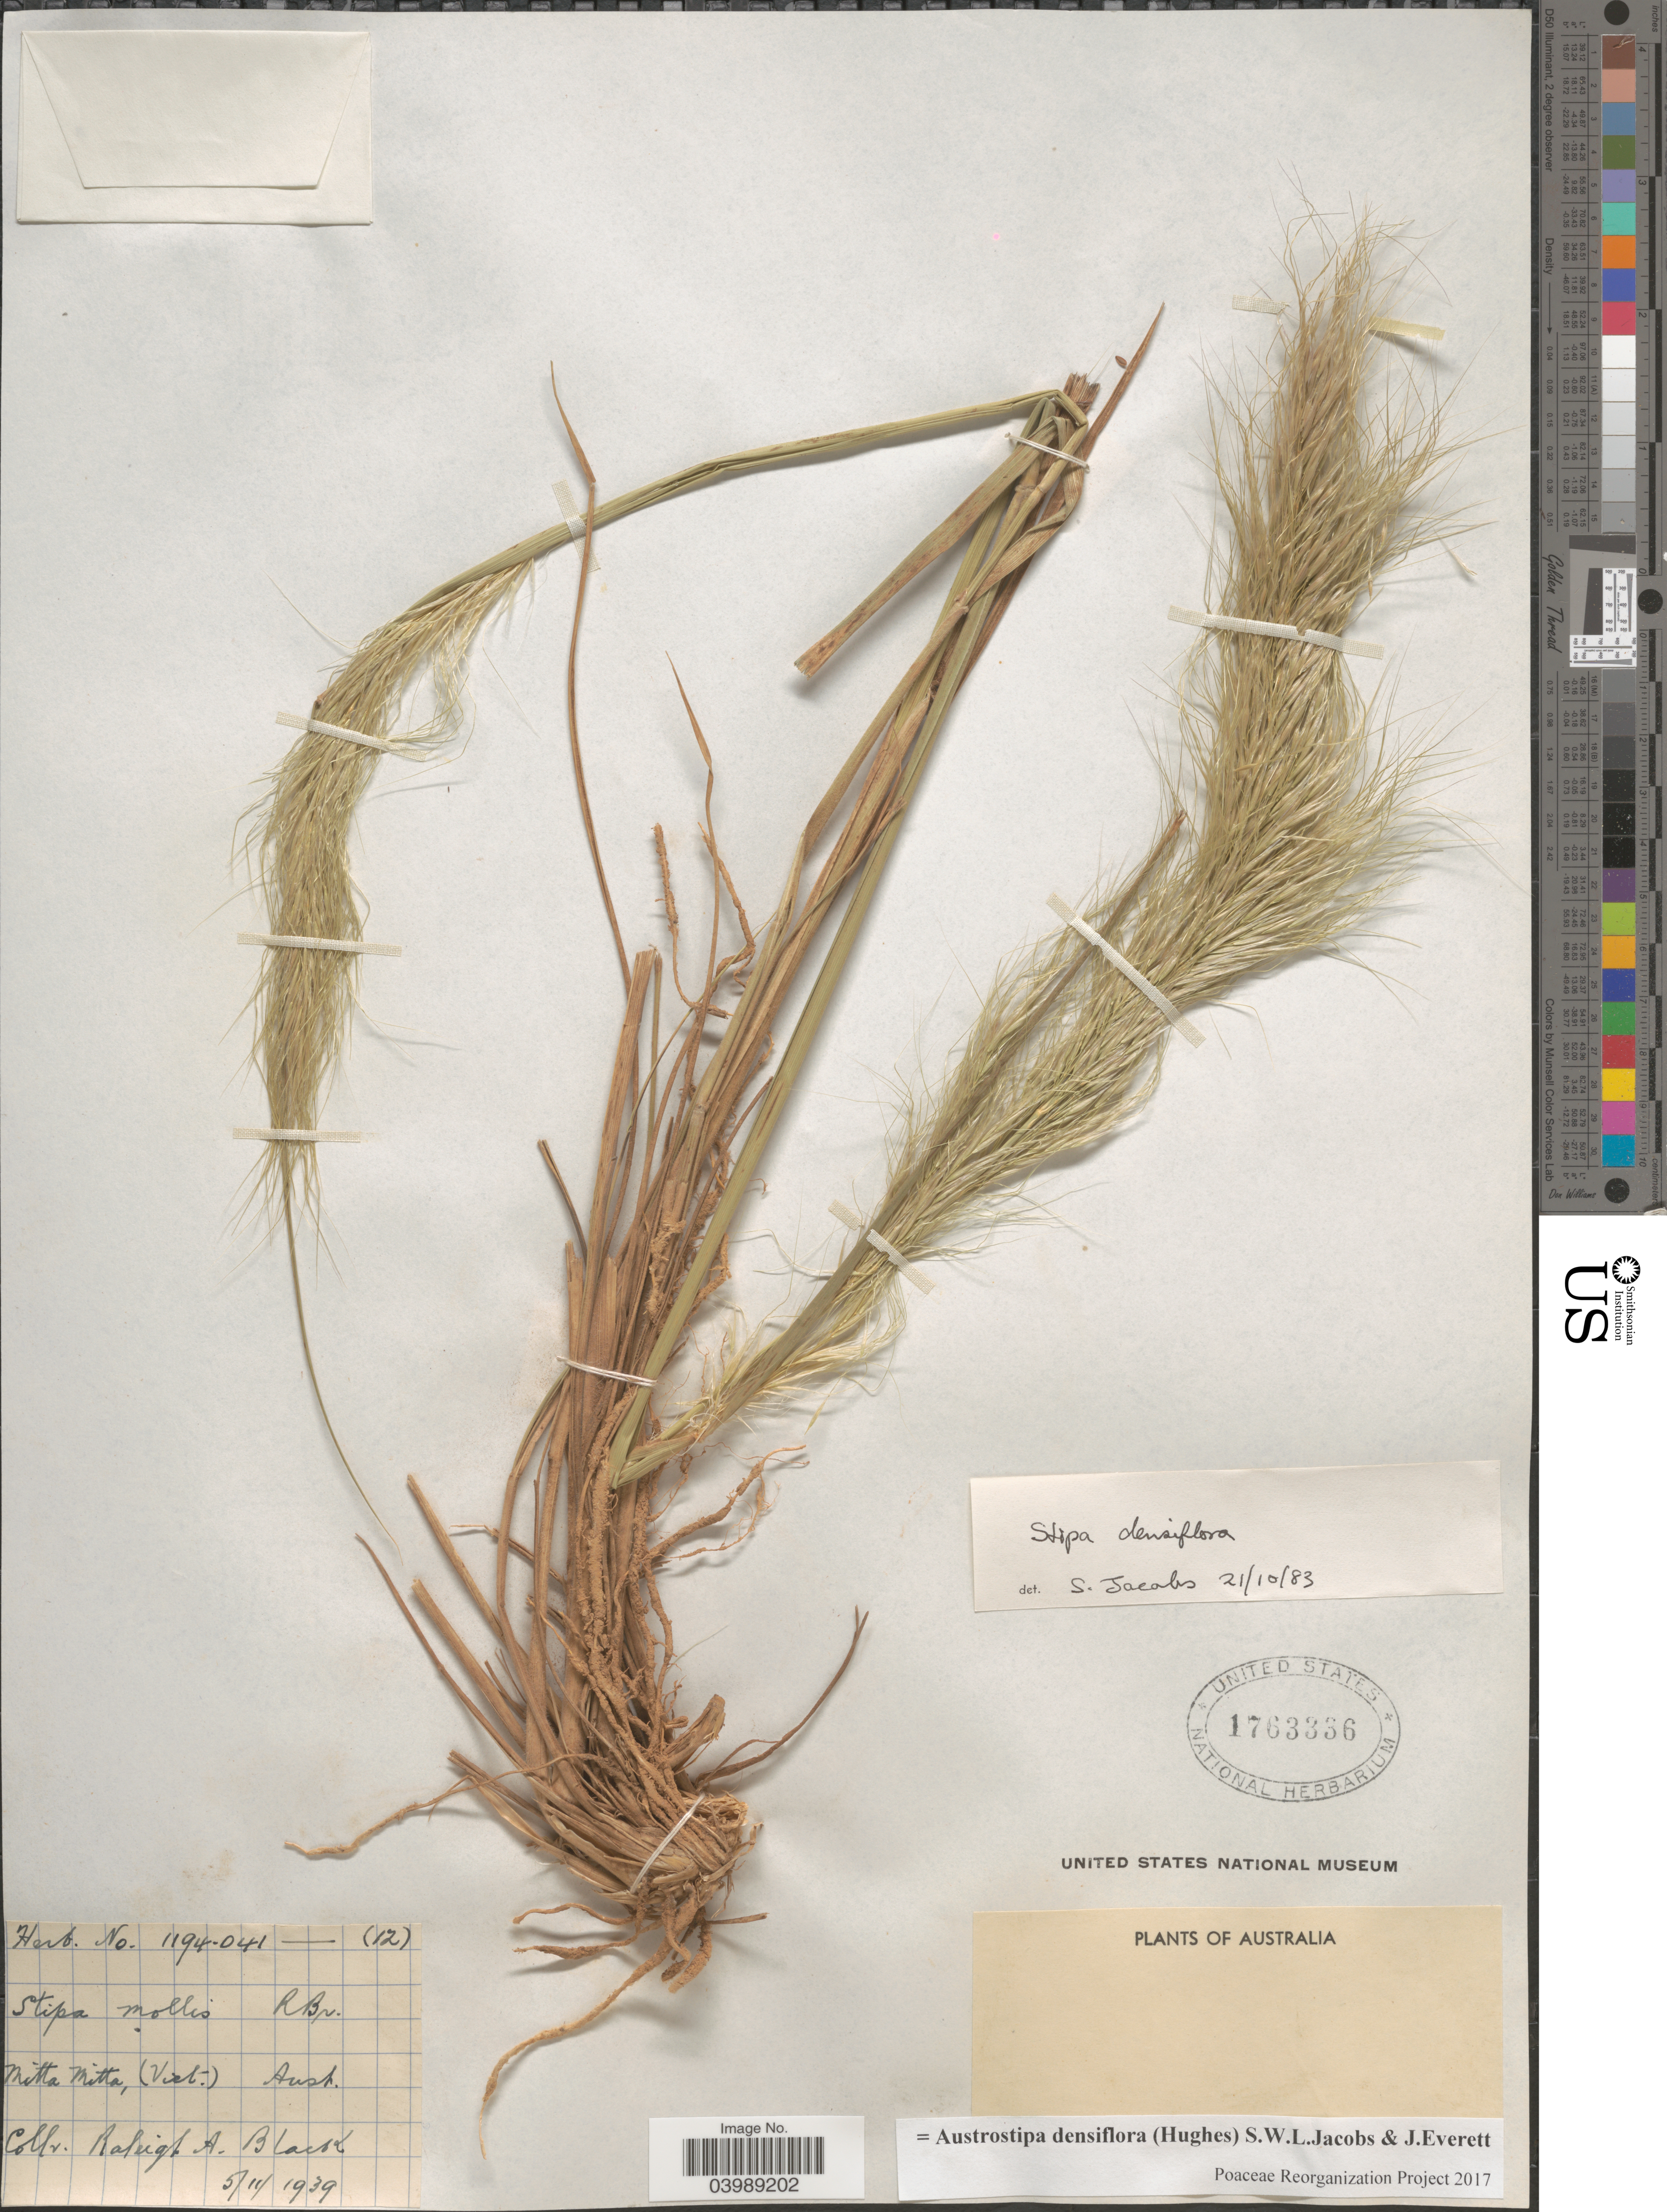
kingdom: Plantae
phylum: Tracheophyta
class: Liliopsida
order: Poales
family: Poaceae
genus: Austrostipa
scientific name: Austrostipa densiflora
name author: (Hughes) S.W.L. Jacobs & J. Everett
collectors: R. A. Black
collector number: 1194.041/12*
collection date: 1939-11-05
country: Australia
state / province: Victoria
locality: Mitta Mitta, (Vict.).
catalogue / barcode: US 1763336